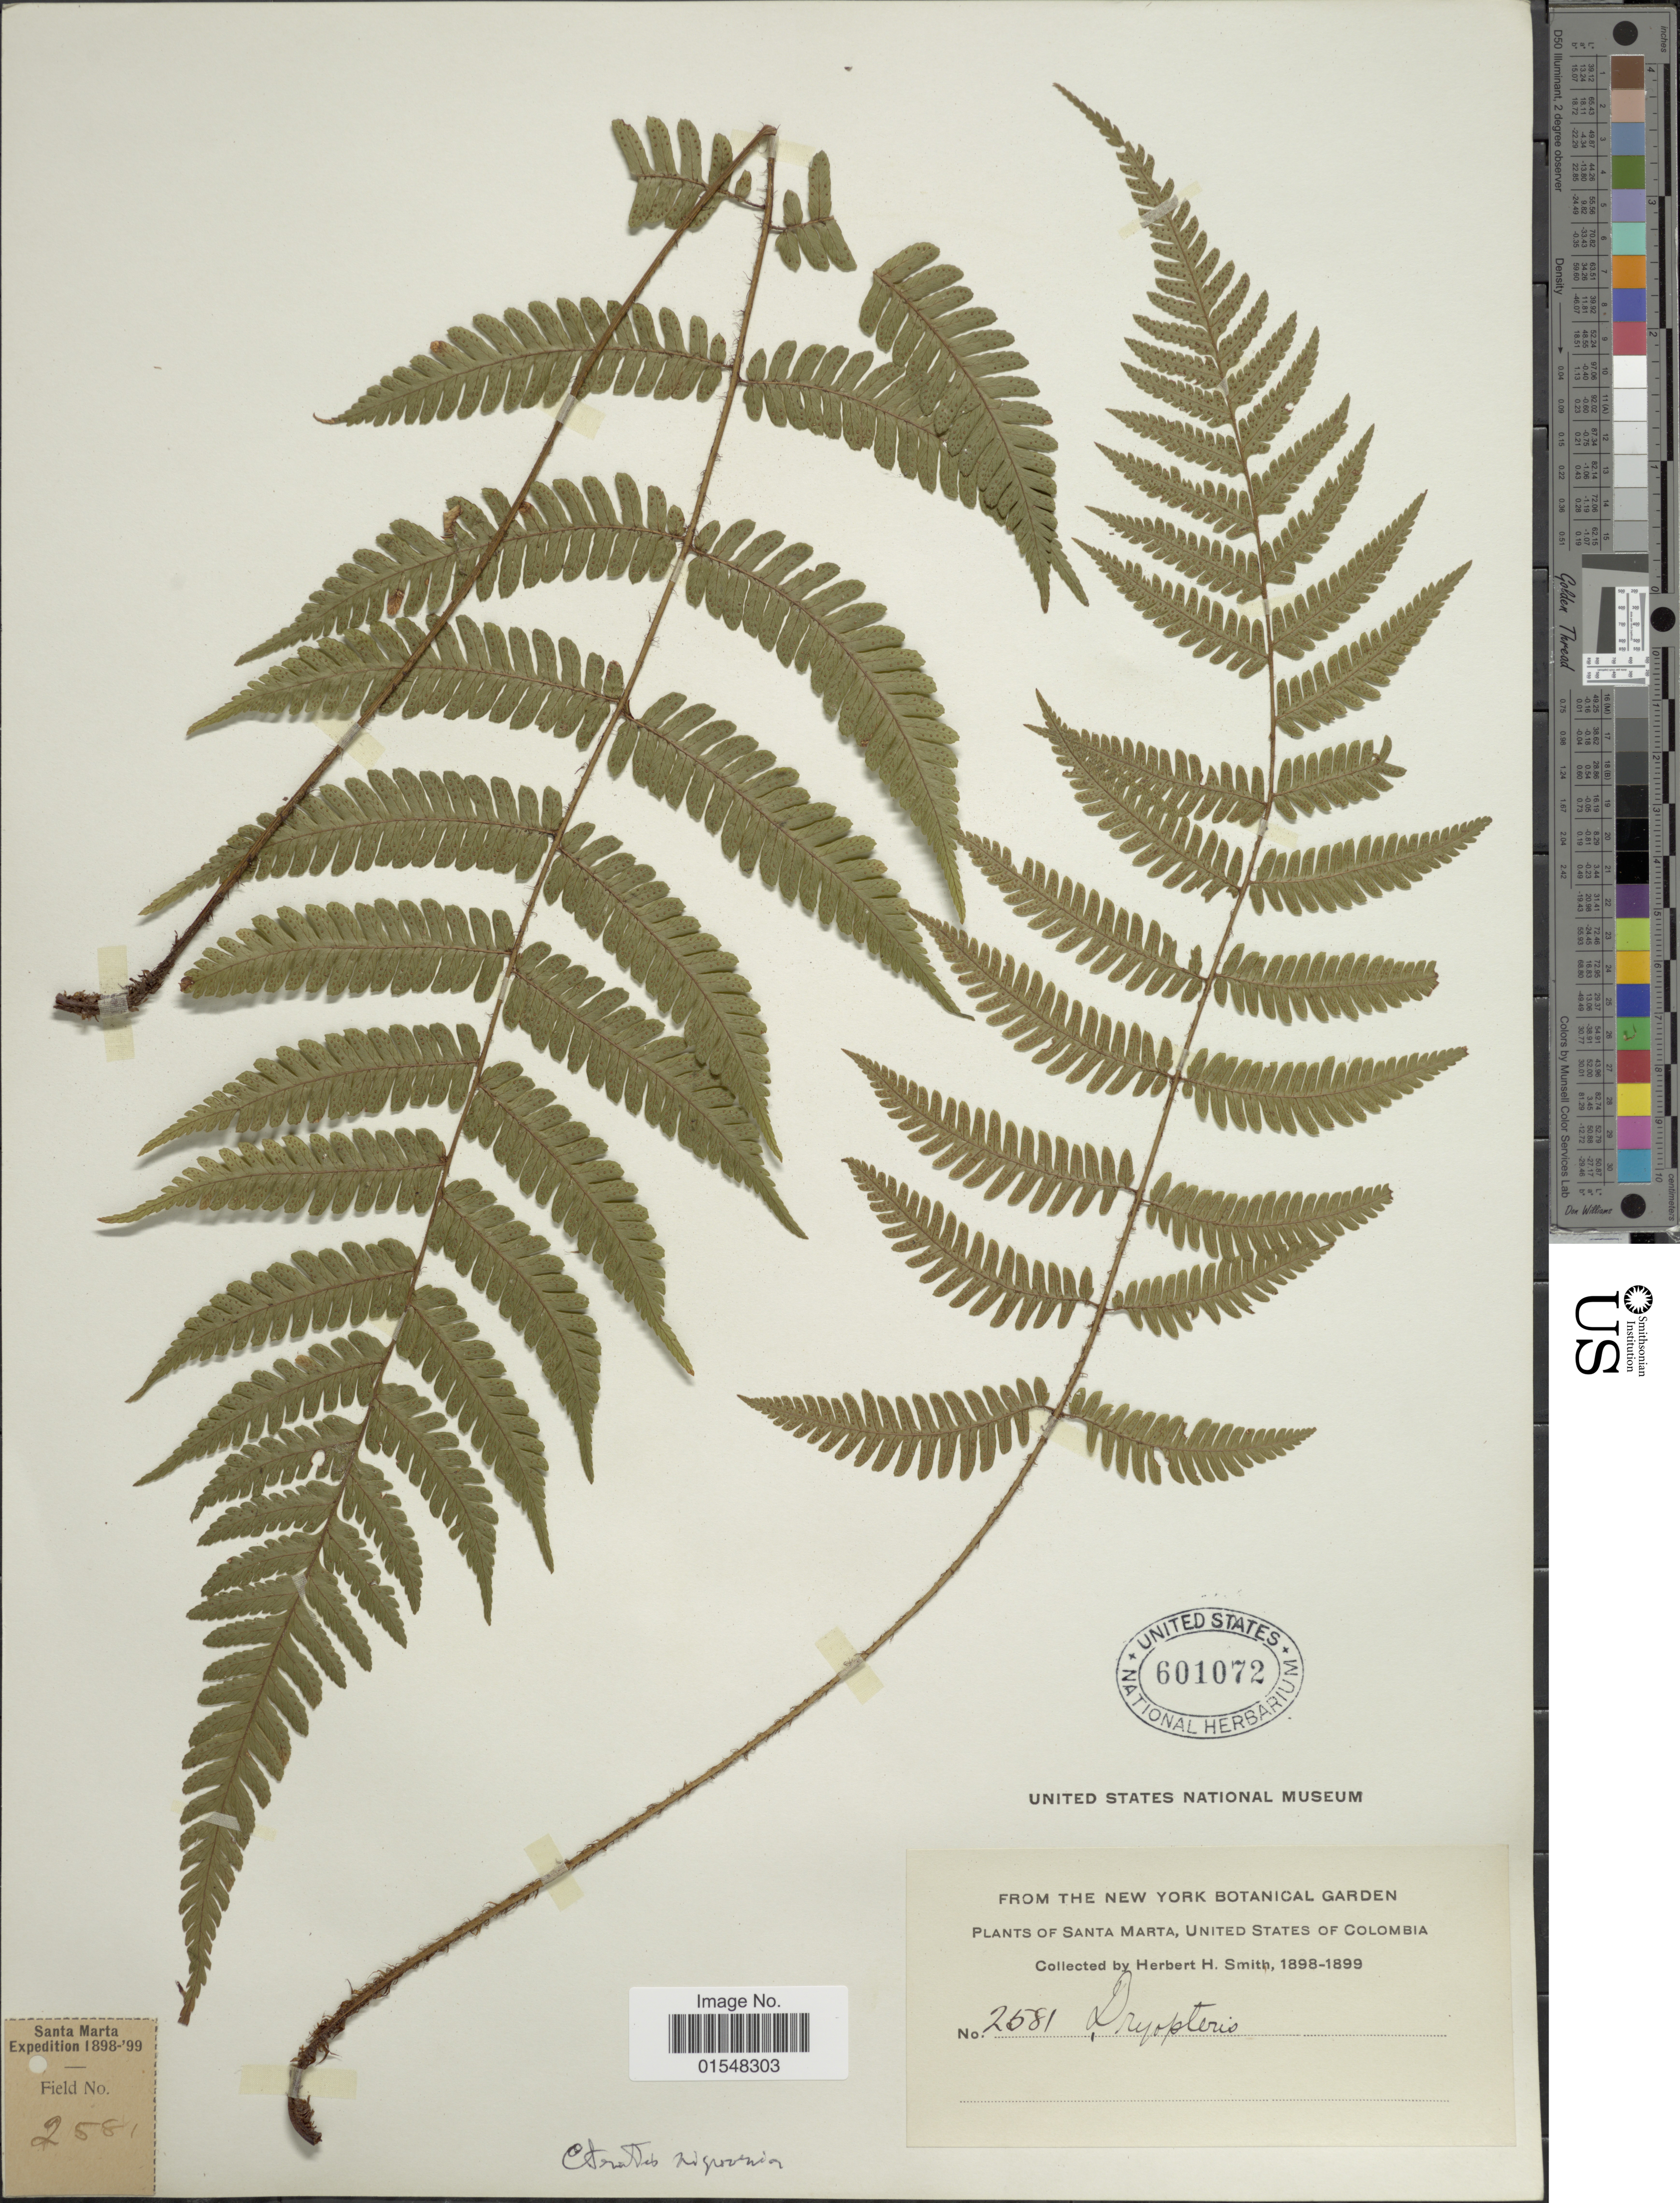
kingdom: Plantae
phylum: Tracheophyta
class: Polypodiopsida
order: Polypodiales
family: Dryopteridaceae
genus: Ctenitis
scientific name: Ctenitis nigrovenia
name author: (Christ) Copel.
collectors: Herbert H. Smith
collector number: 2581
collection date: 1898/1899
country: Colombia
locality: Santa Marta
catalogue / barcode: US 601072